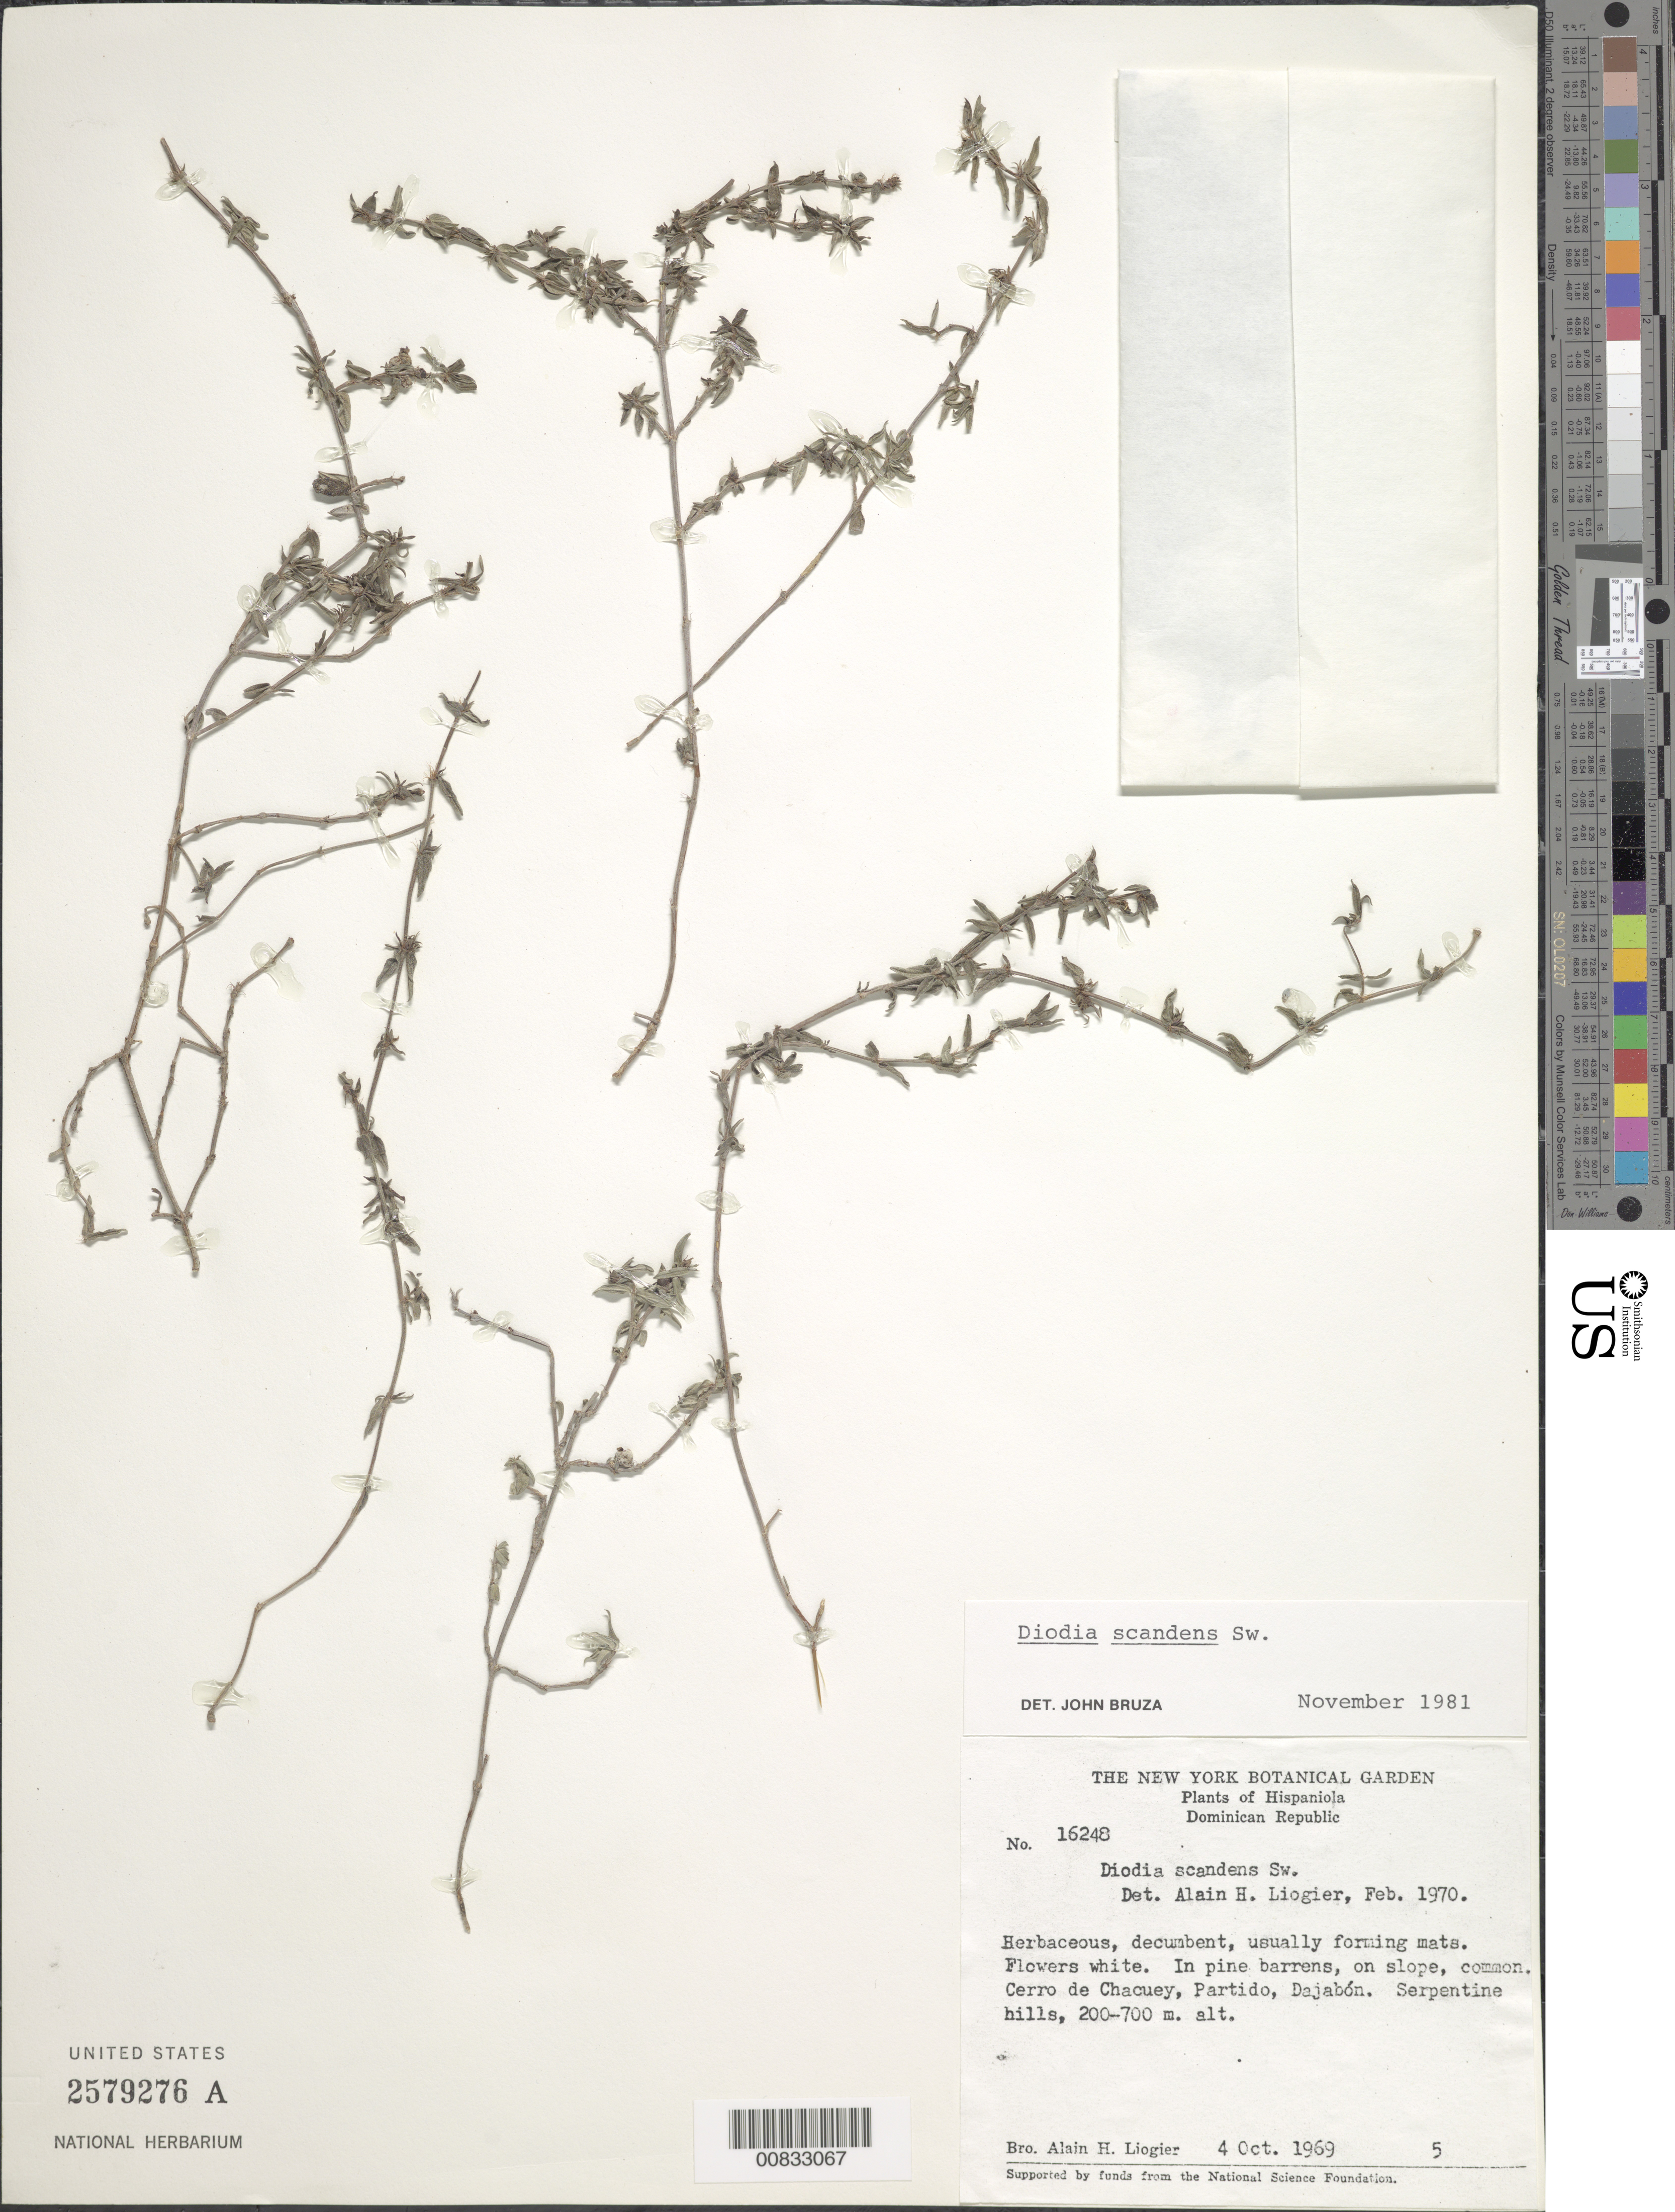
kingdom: Plantae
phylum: Tracheophyta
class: Magnoliopsida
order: Gentianales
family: Rubiaceae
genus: Diodia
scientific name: Diodia scandens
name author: Sw.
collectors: A. H. Liogier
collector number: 16248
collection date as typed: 04 Oct 1969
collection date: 1969-10-04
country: Dominican Republic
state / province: Dajabon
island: Hispaniola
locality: Cerro de Chacuey, near Partido, Dajabón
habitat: In pine barrens on slope of serpentine hills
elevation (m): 200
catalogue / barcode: US 2579276